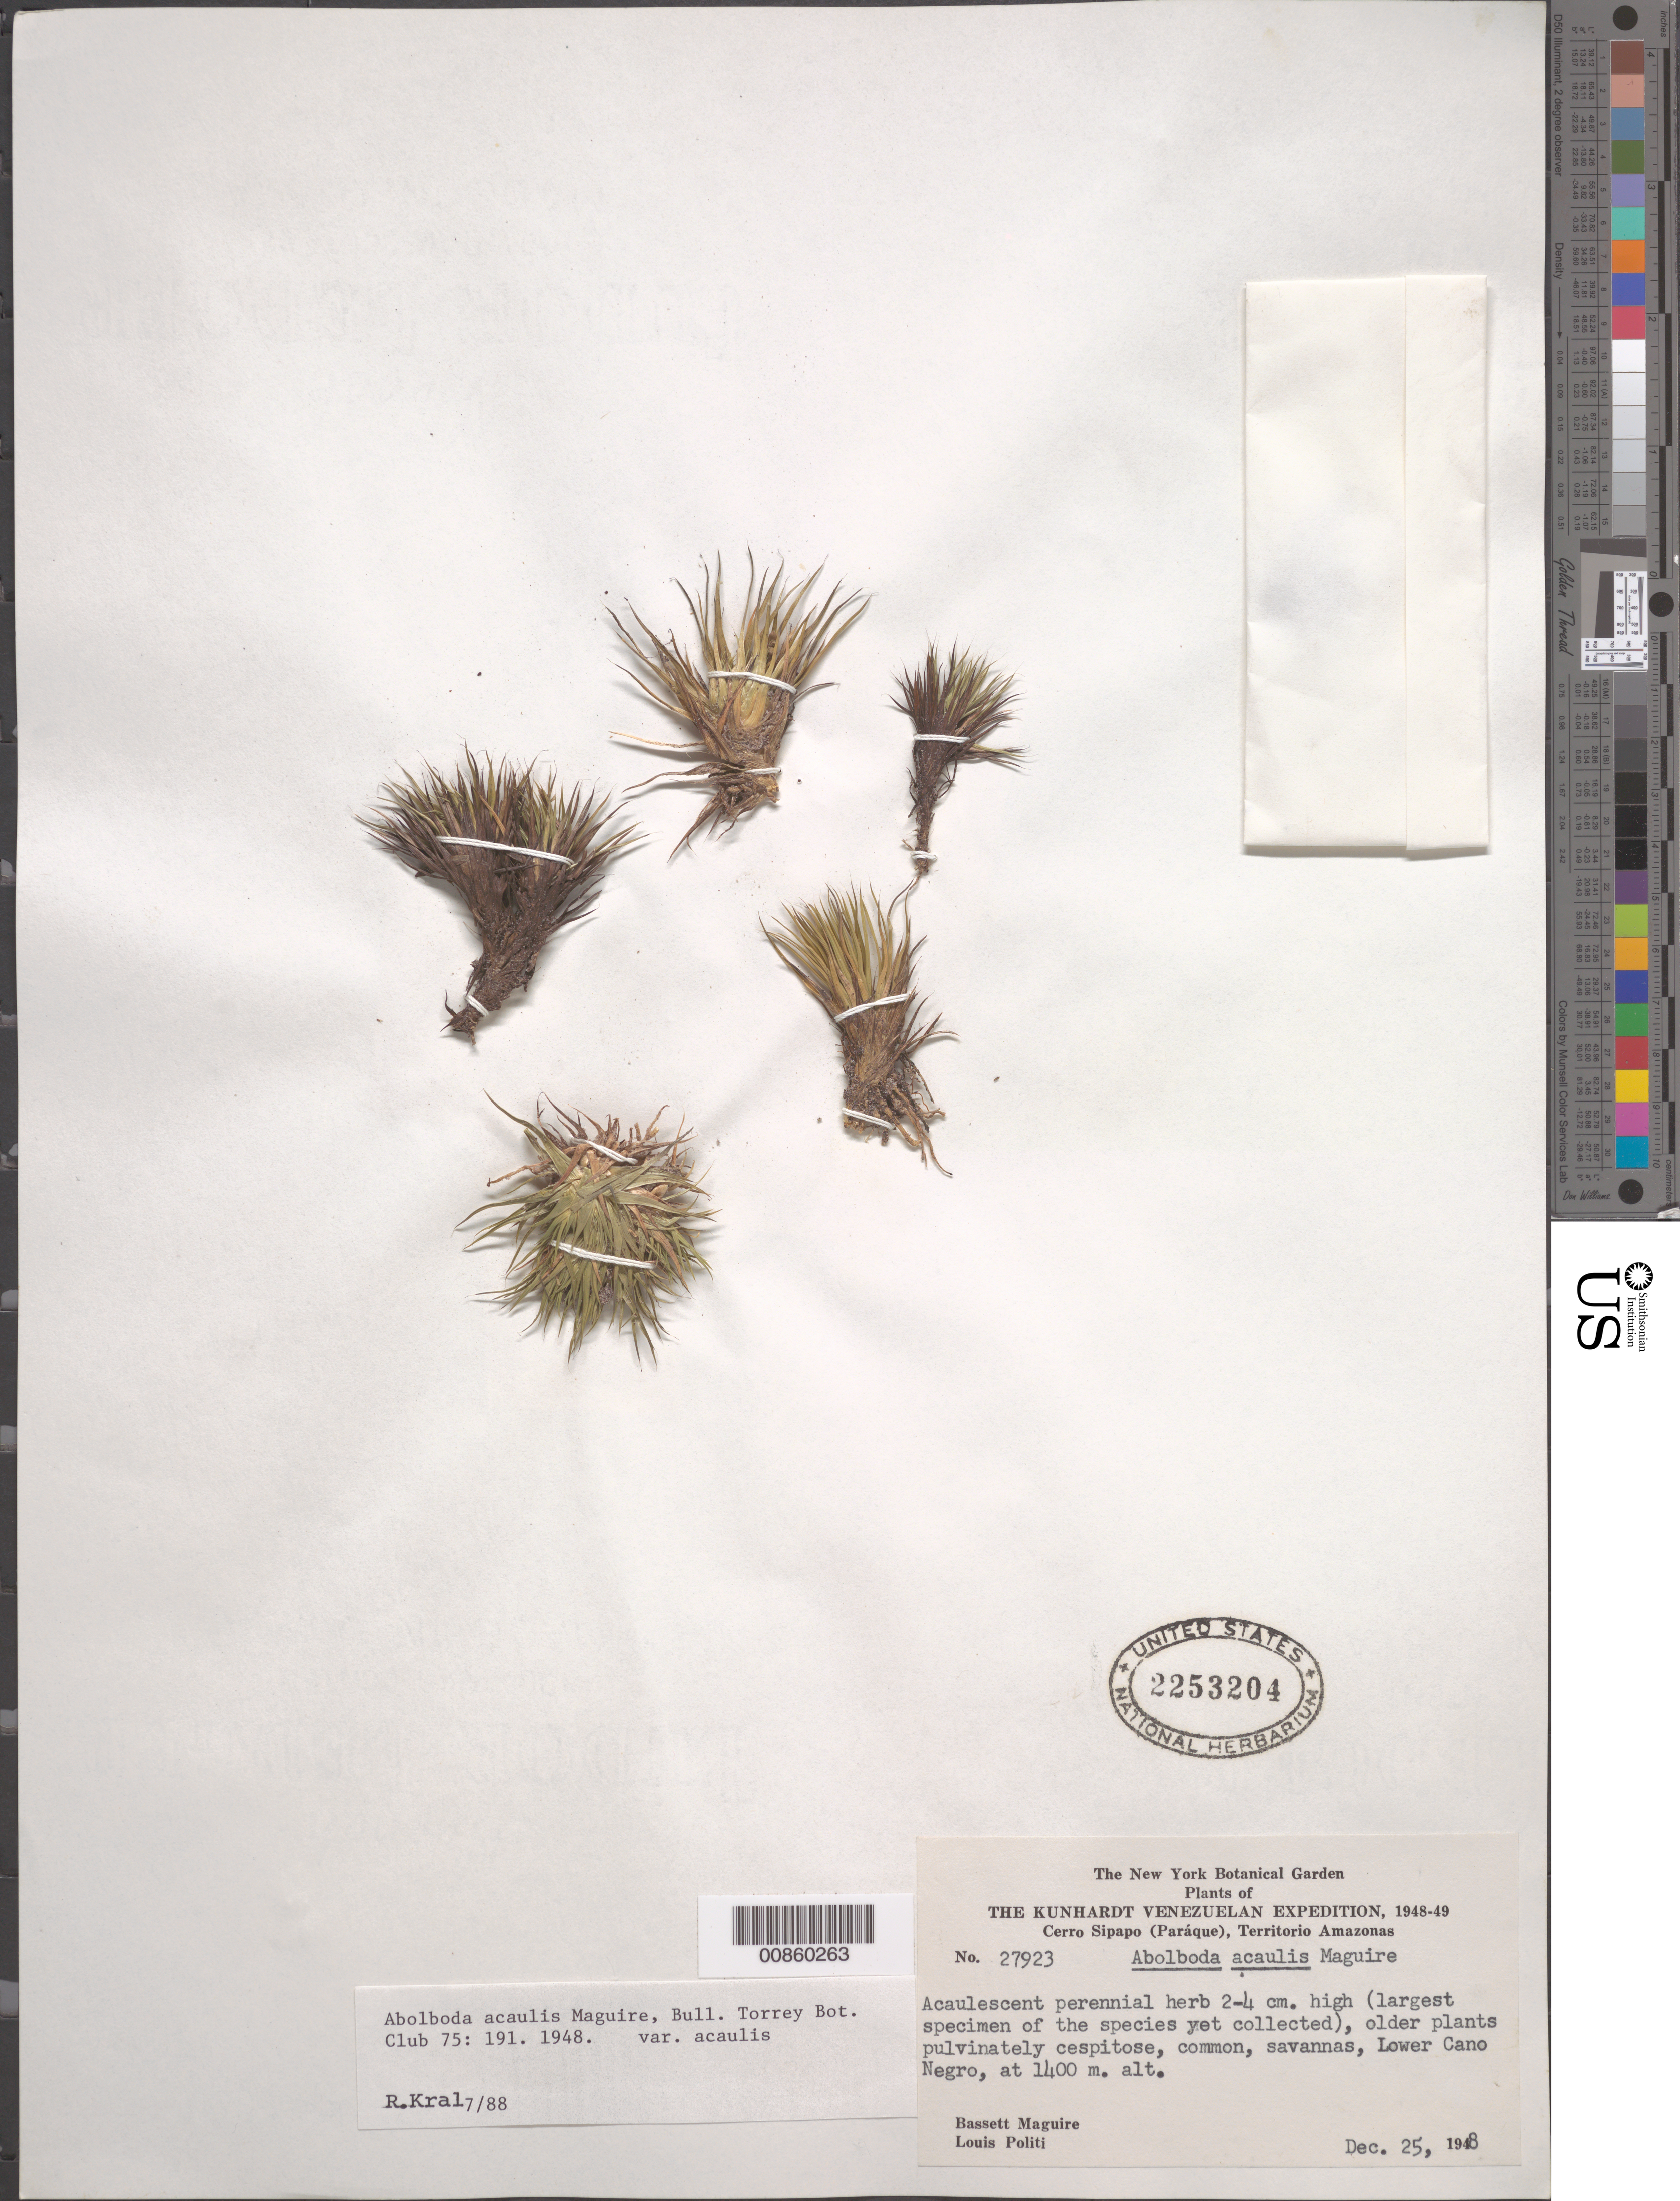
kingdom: Plantae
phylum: Tracheophyta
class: Liliopsida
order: Poales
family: Xyridaceae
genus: Abolboda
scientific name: Abolboda acaulis var. acaulis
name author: Maguire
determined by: Kral, Robert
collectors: B. Maguire & L. Politi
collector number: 27923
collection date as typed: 25-Dec-48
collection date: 1948-12-25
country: Venezuela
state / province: Amazonas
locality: Cerro Sipapo (Paráque), Lower Caño Negro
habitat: Savannas.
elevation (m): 1400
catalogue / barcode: US 2253204